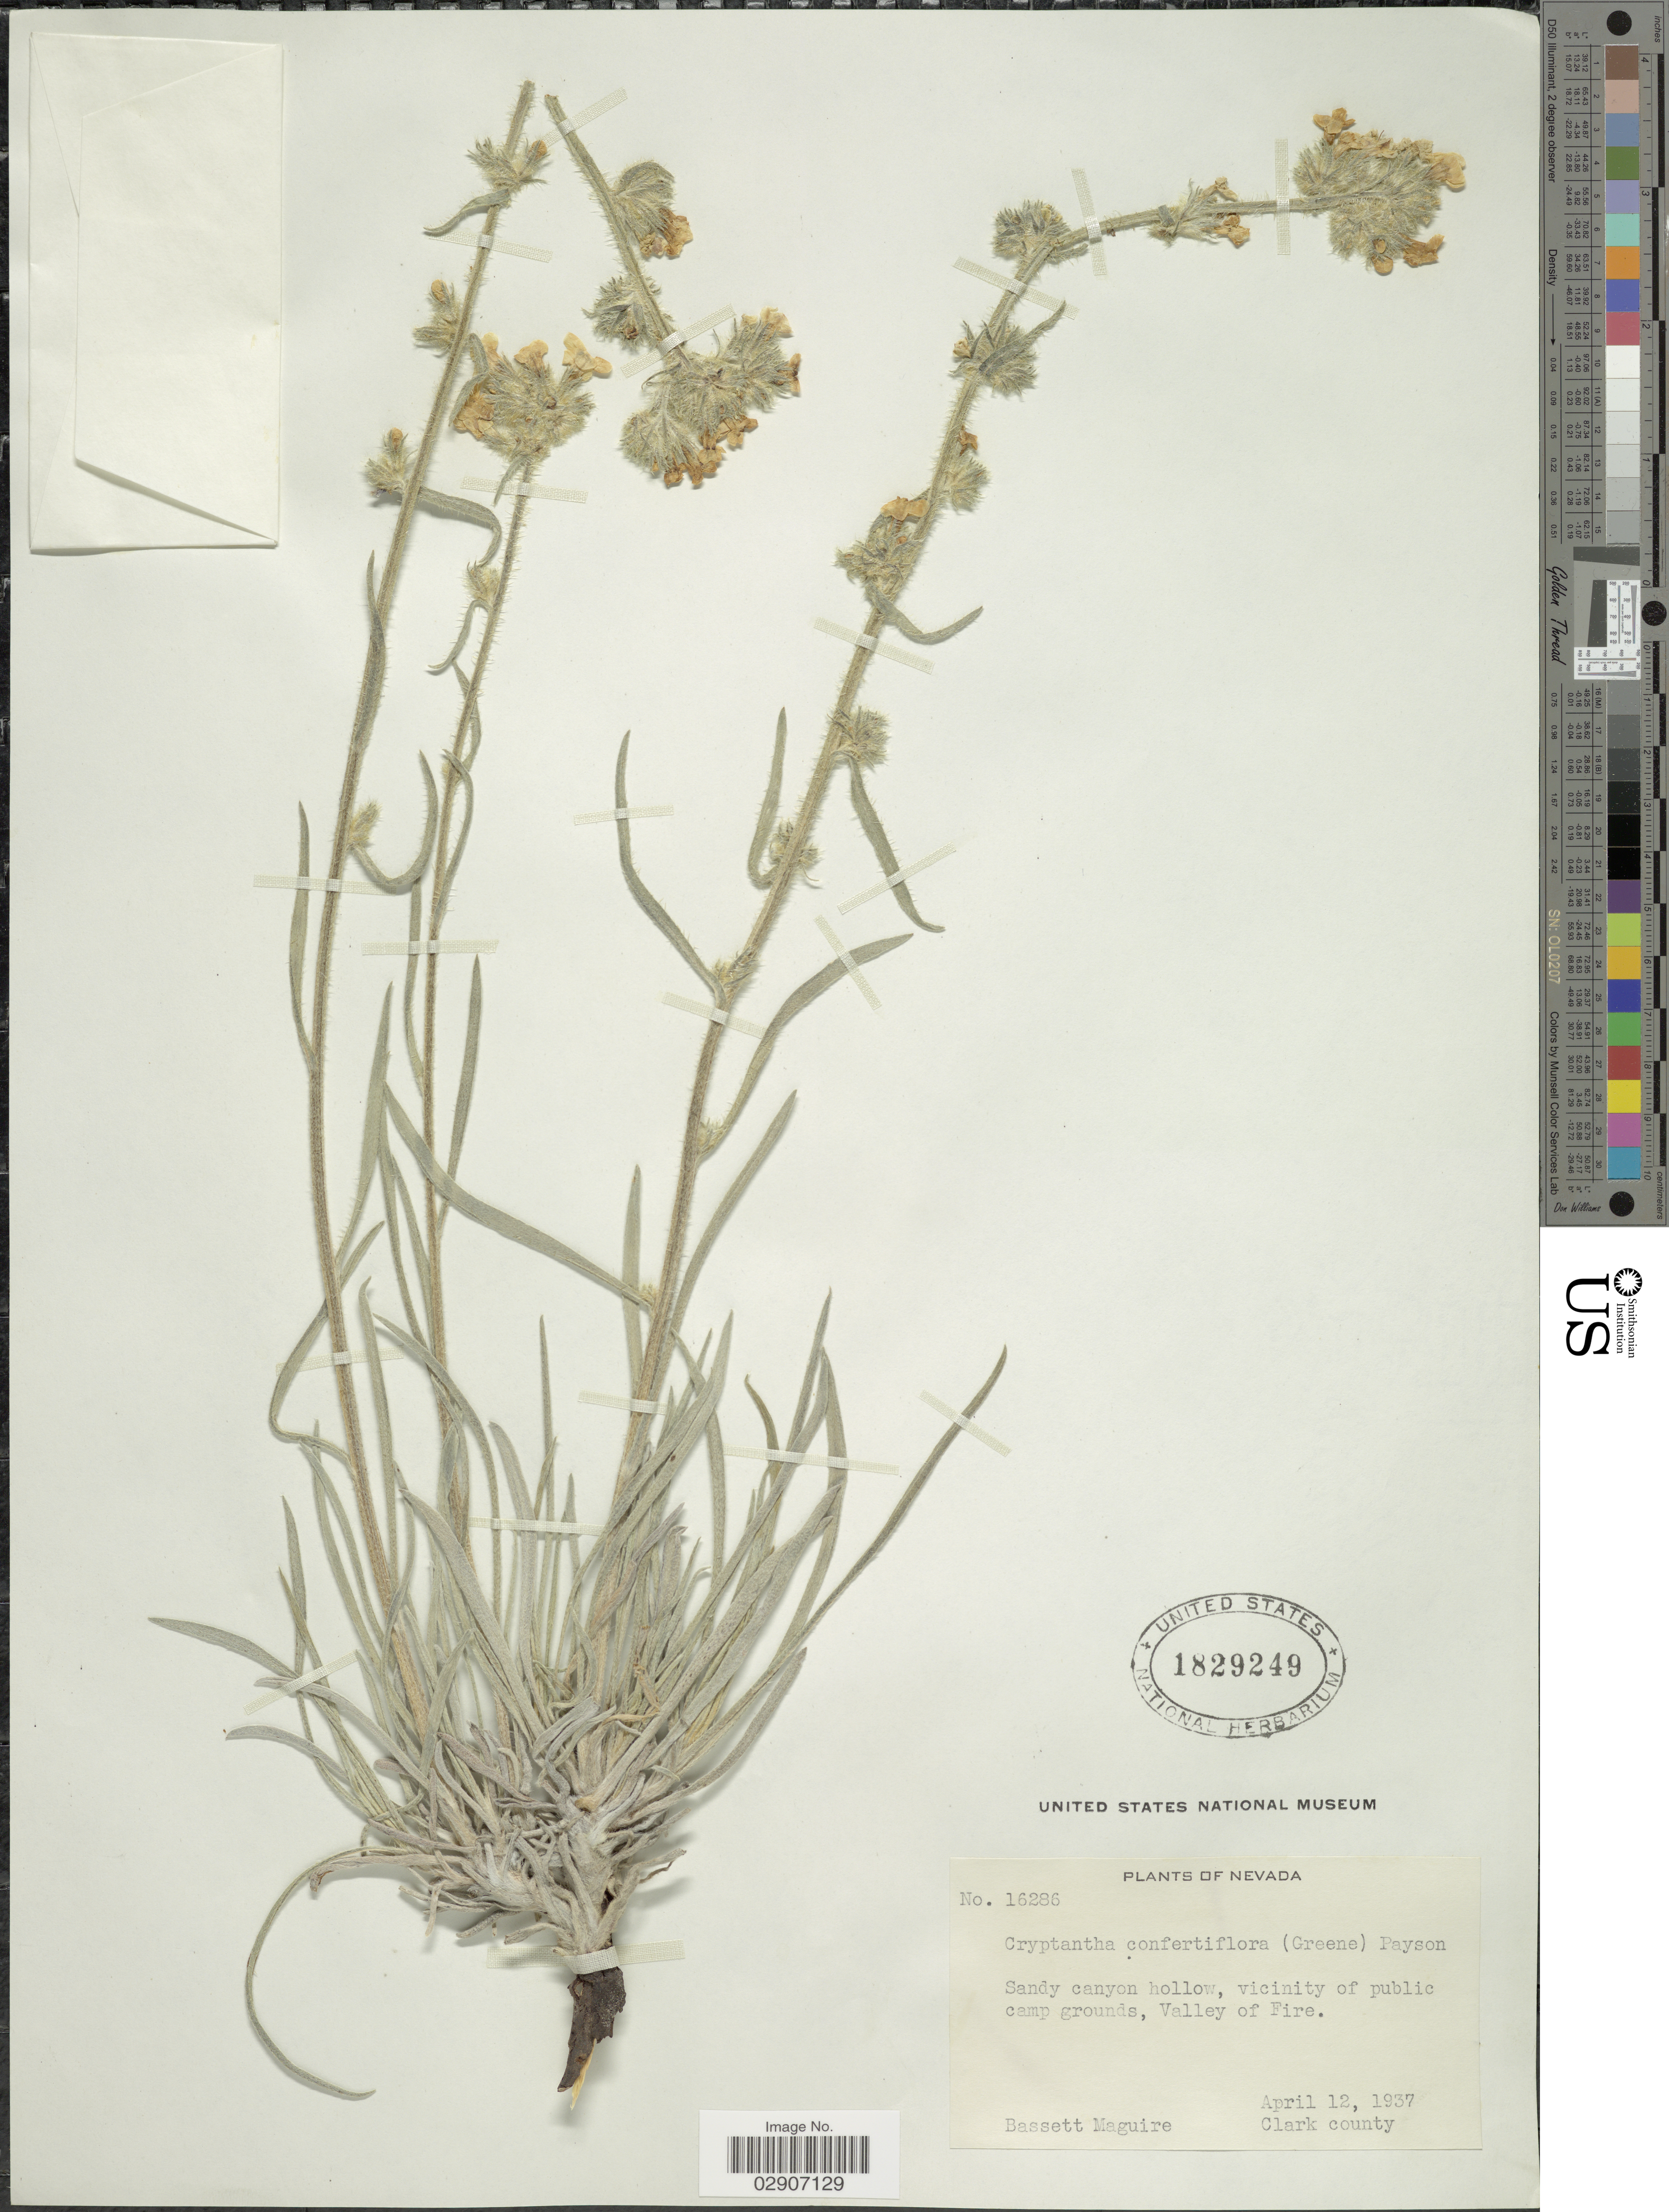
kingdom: Plantae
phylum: Tracheophyta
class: Magnoliopsida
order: Boraginales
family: Boraginaceae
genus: Cryptantha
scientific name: Cryptantha confertiflora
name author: (Greene) Payson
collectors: B. Maguire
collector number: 16286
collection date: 1937-04-12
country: United States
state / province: Nevada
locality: Sandy canyon hollow, vicinity of public camp grounds, Valley of Fire. Clark County.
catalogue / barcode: US 1829249